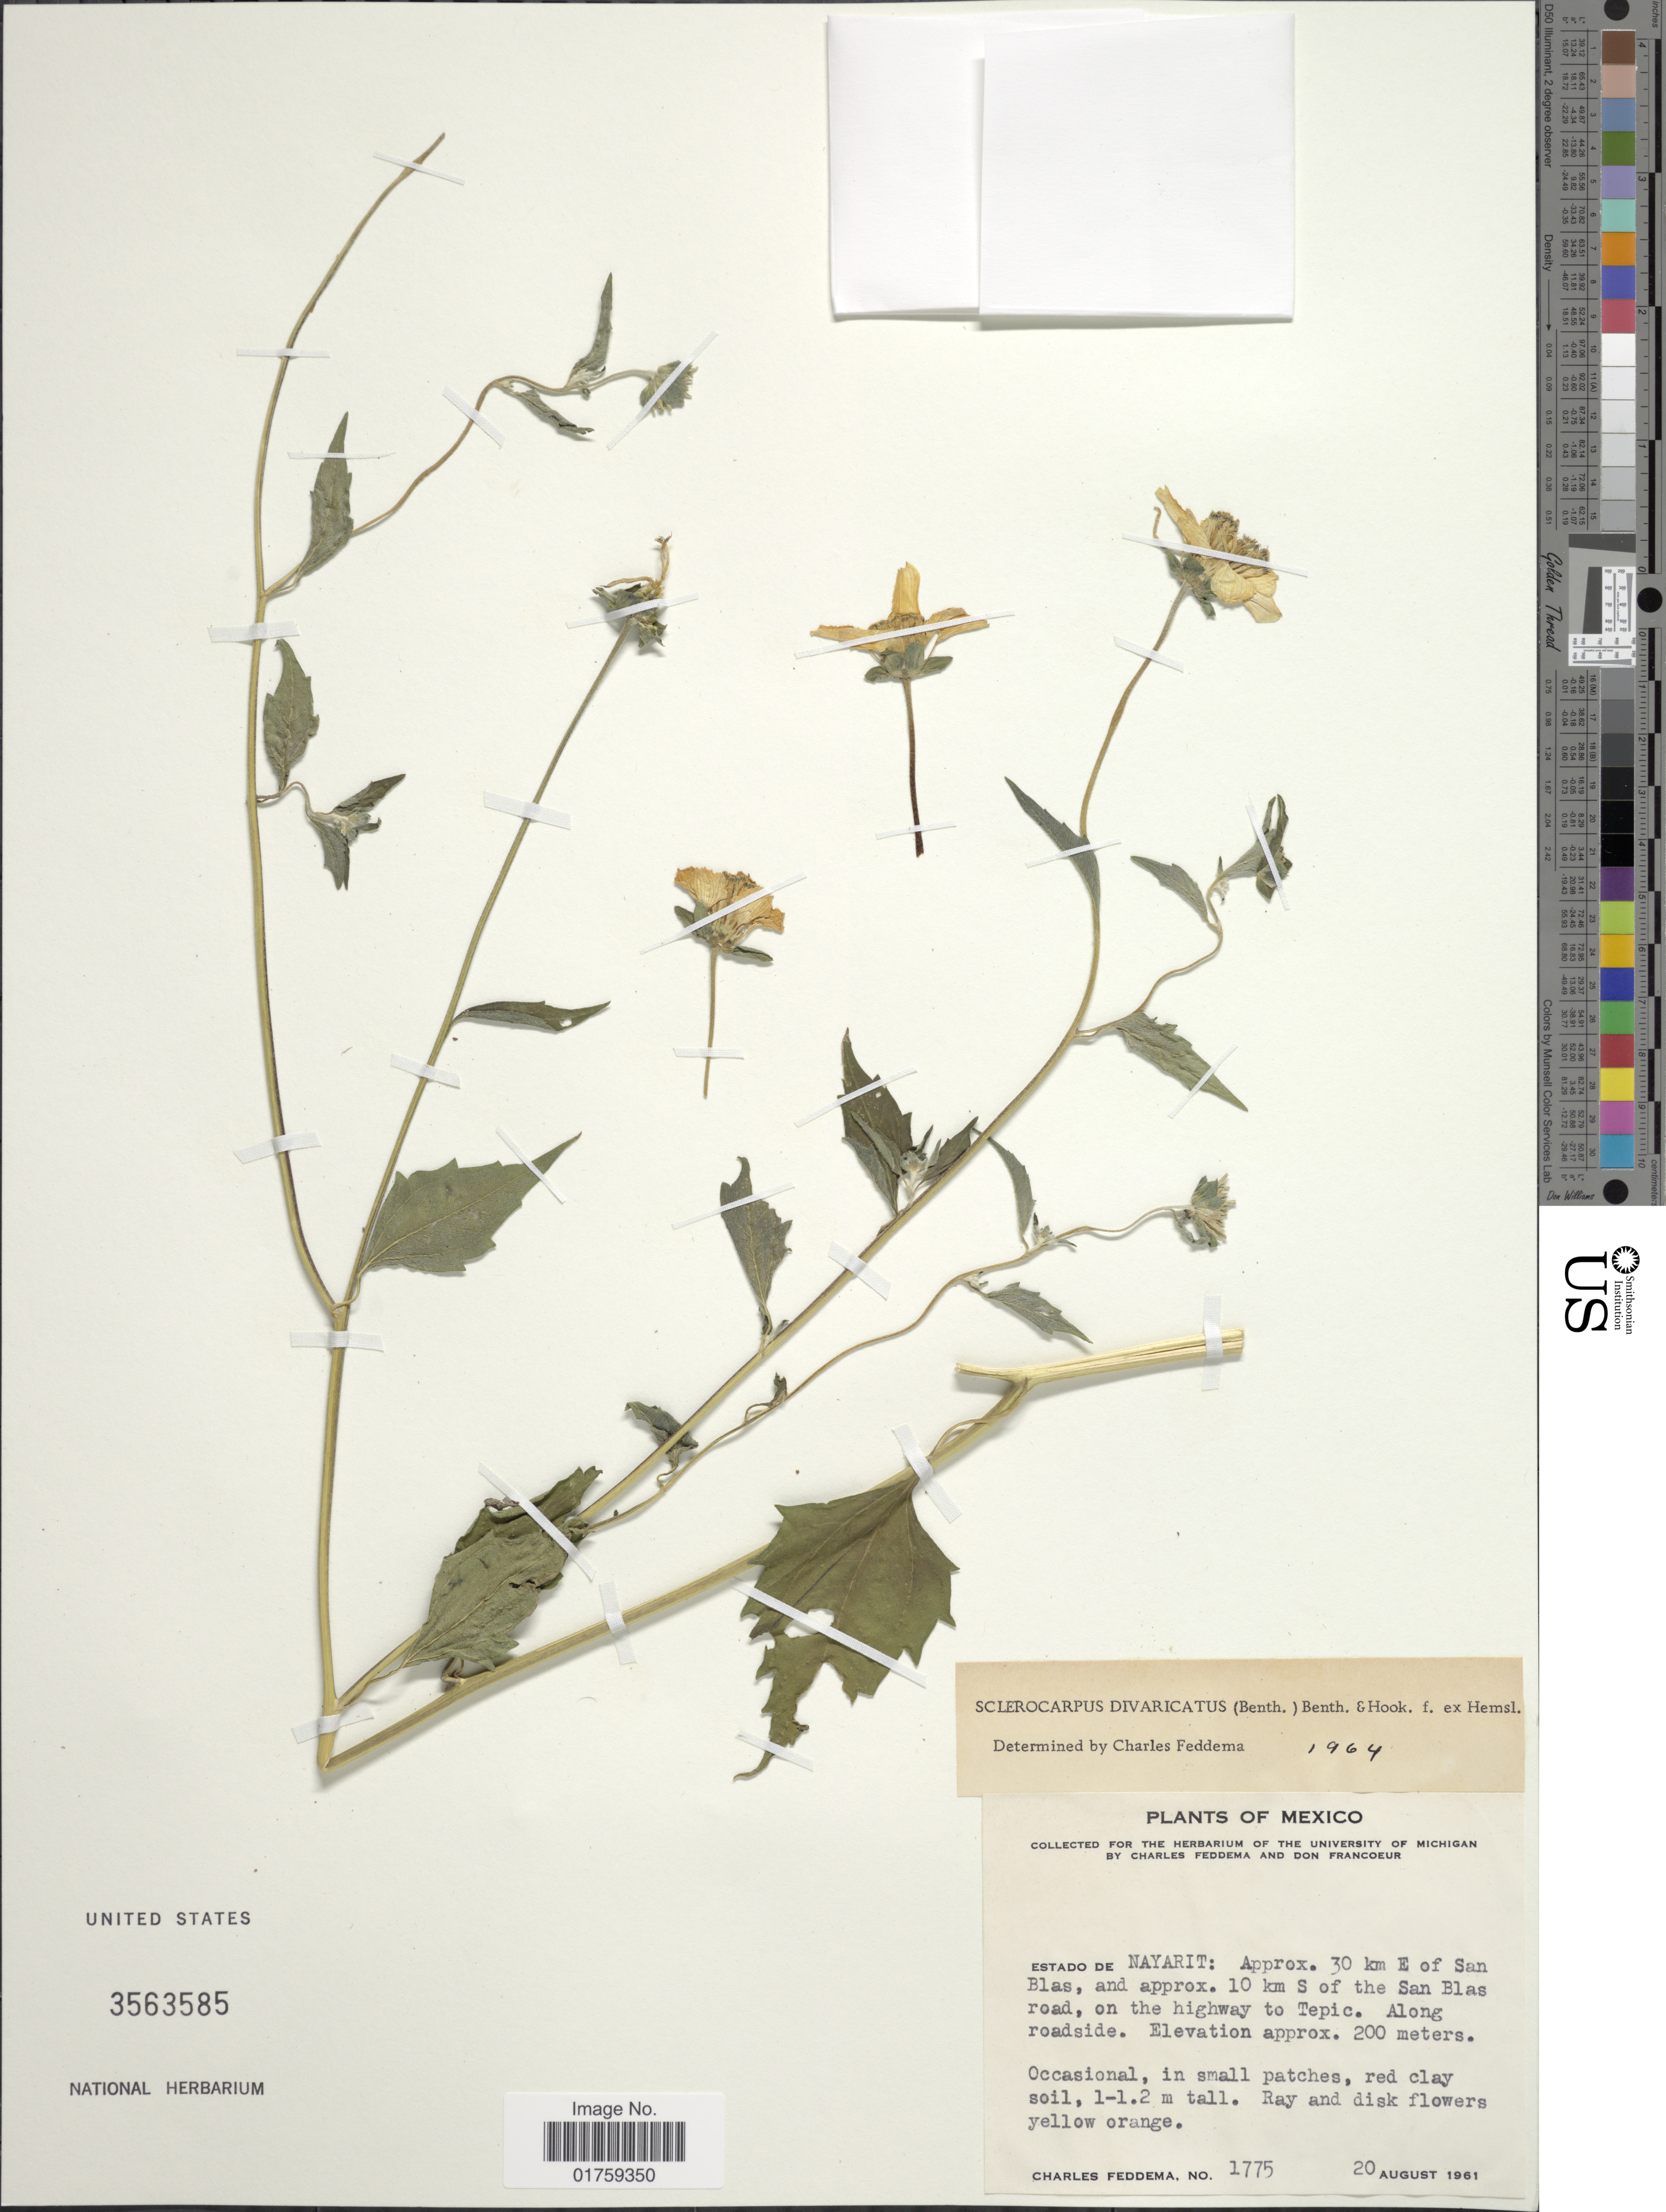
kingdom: Plantae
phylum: Tracheophyta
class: Magnoliopsida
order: Asterales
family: Asteraceae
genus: Sclerocarpus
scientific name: Sclerocarpus divaricatus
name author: (Benth.) Benth. & Hook. f. ex Hemsl.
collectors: C. Feddema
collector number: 1775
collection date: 1961-08-20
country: Mexico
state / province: Nayarit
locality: Estado de Nayarit: Approx. 30 km E of San Blas, and approx. 10 km S of the San Blas road, on the highway to Tepic. Along roadside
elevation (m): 200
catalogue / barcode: US 3563585